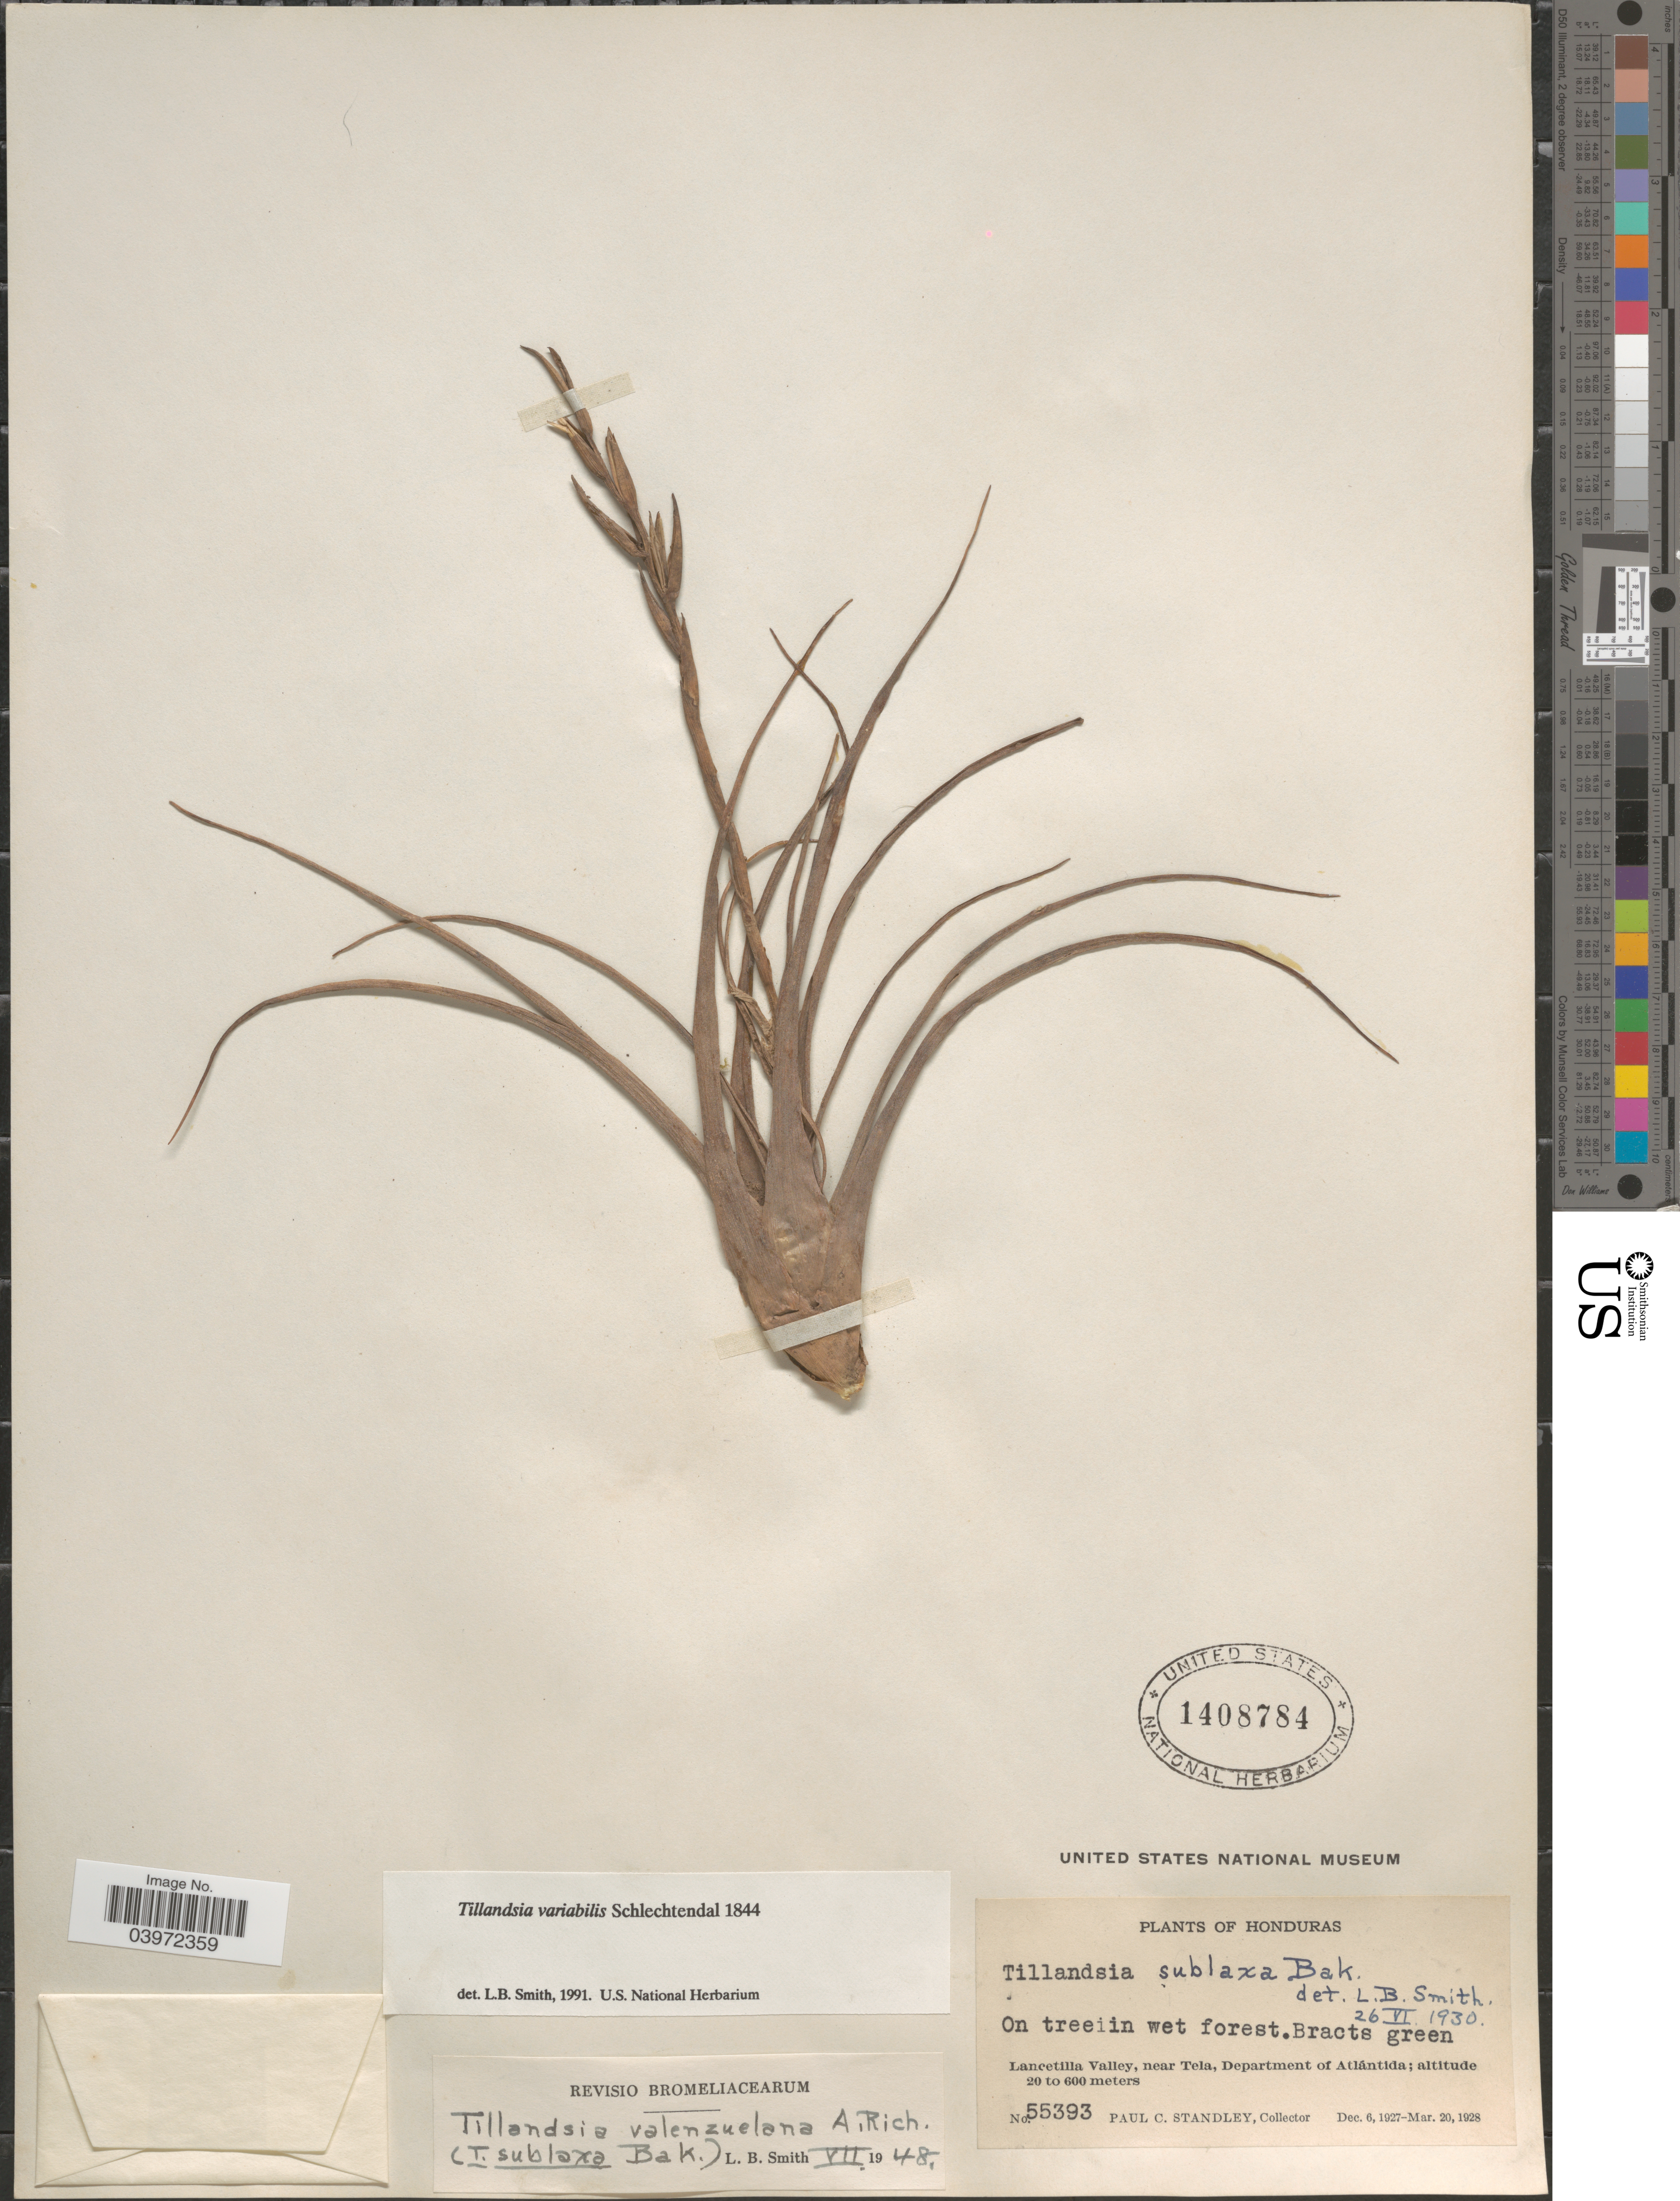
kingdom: Plantae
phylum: Tracheophyta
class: Liliopsida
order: Poales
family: Bromeliaceae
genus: Tillandsia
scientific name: Tillandsia variabilis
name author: Schltdl.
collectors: P. C. Standley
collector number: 55393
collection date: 1927-12-06/1928-03-20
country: Honduras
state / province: Atlantida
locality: Lancetilla Valley, near Tela, Department of Atlántida.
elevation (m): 20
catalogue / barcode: US 1408784